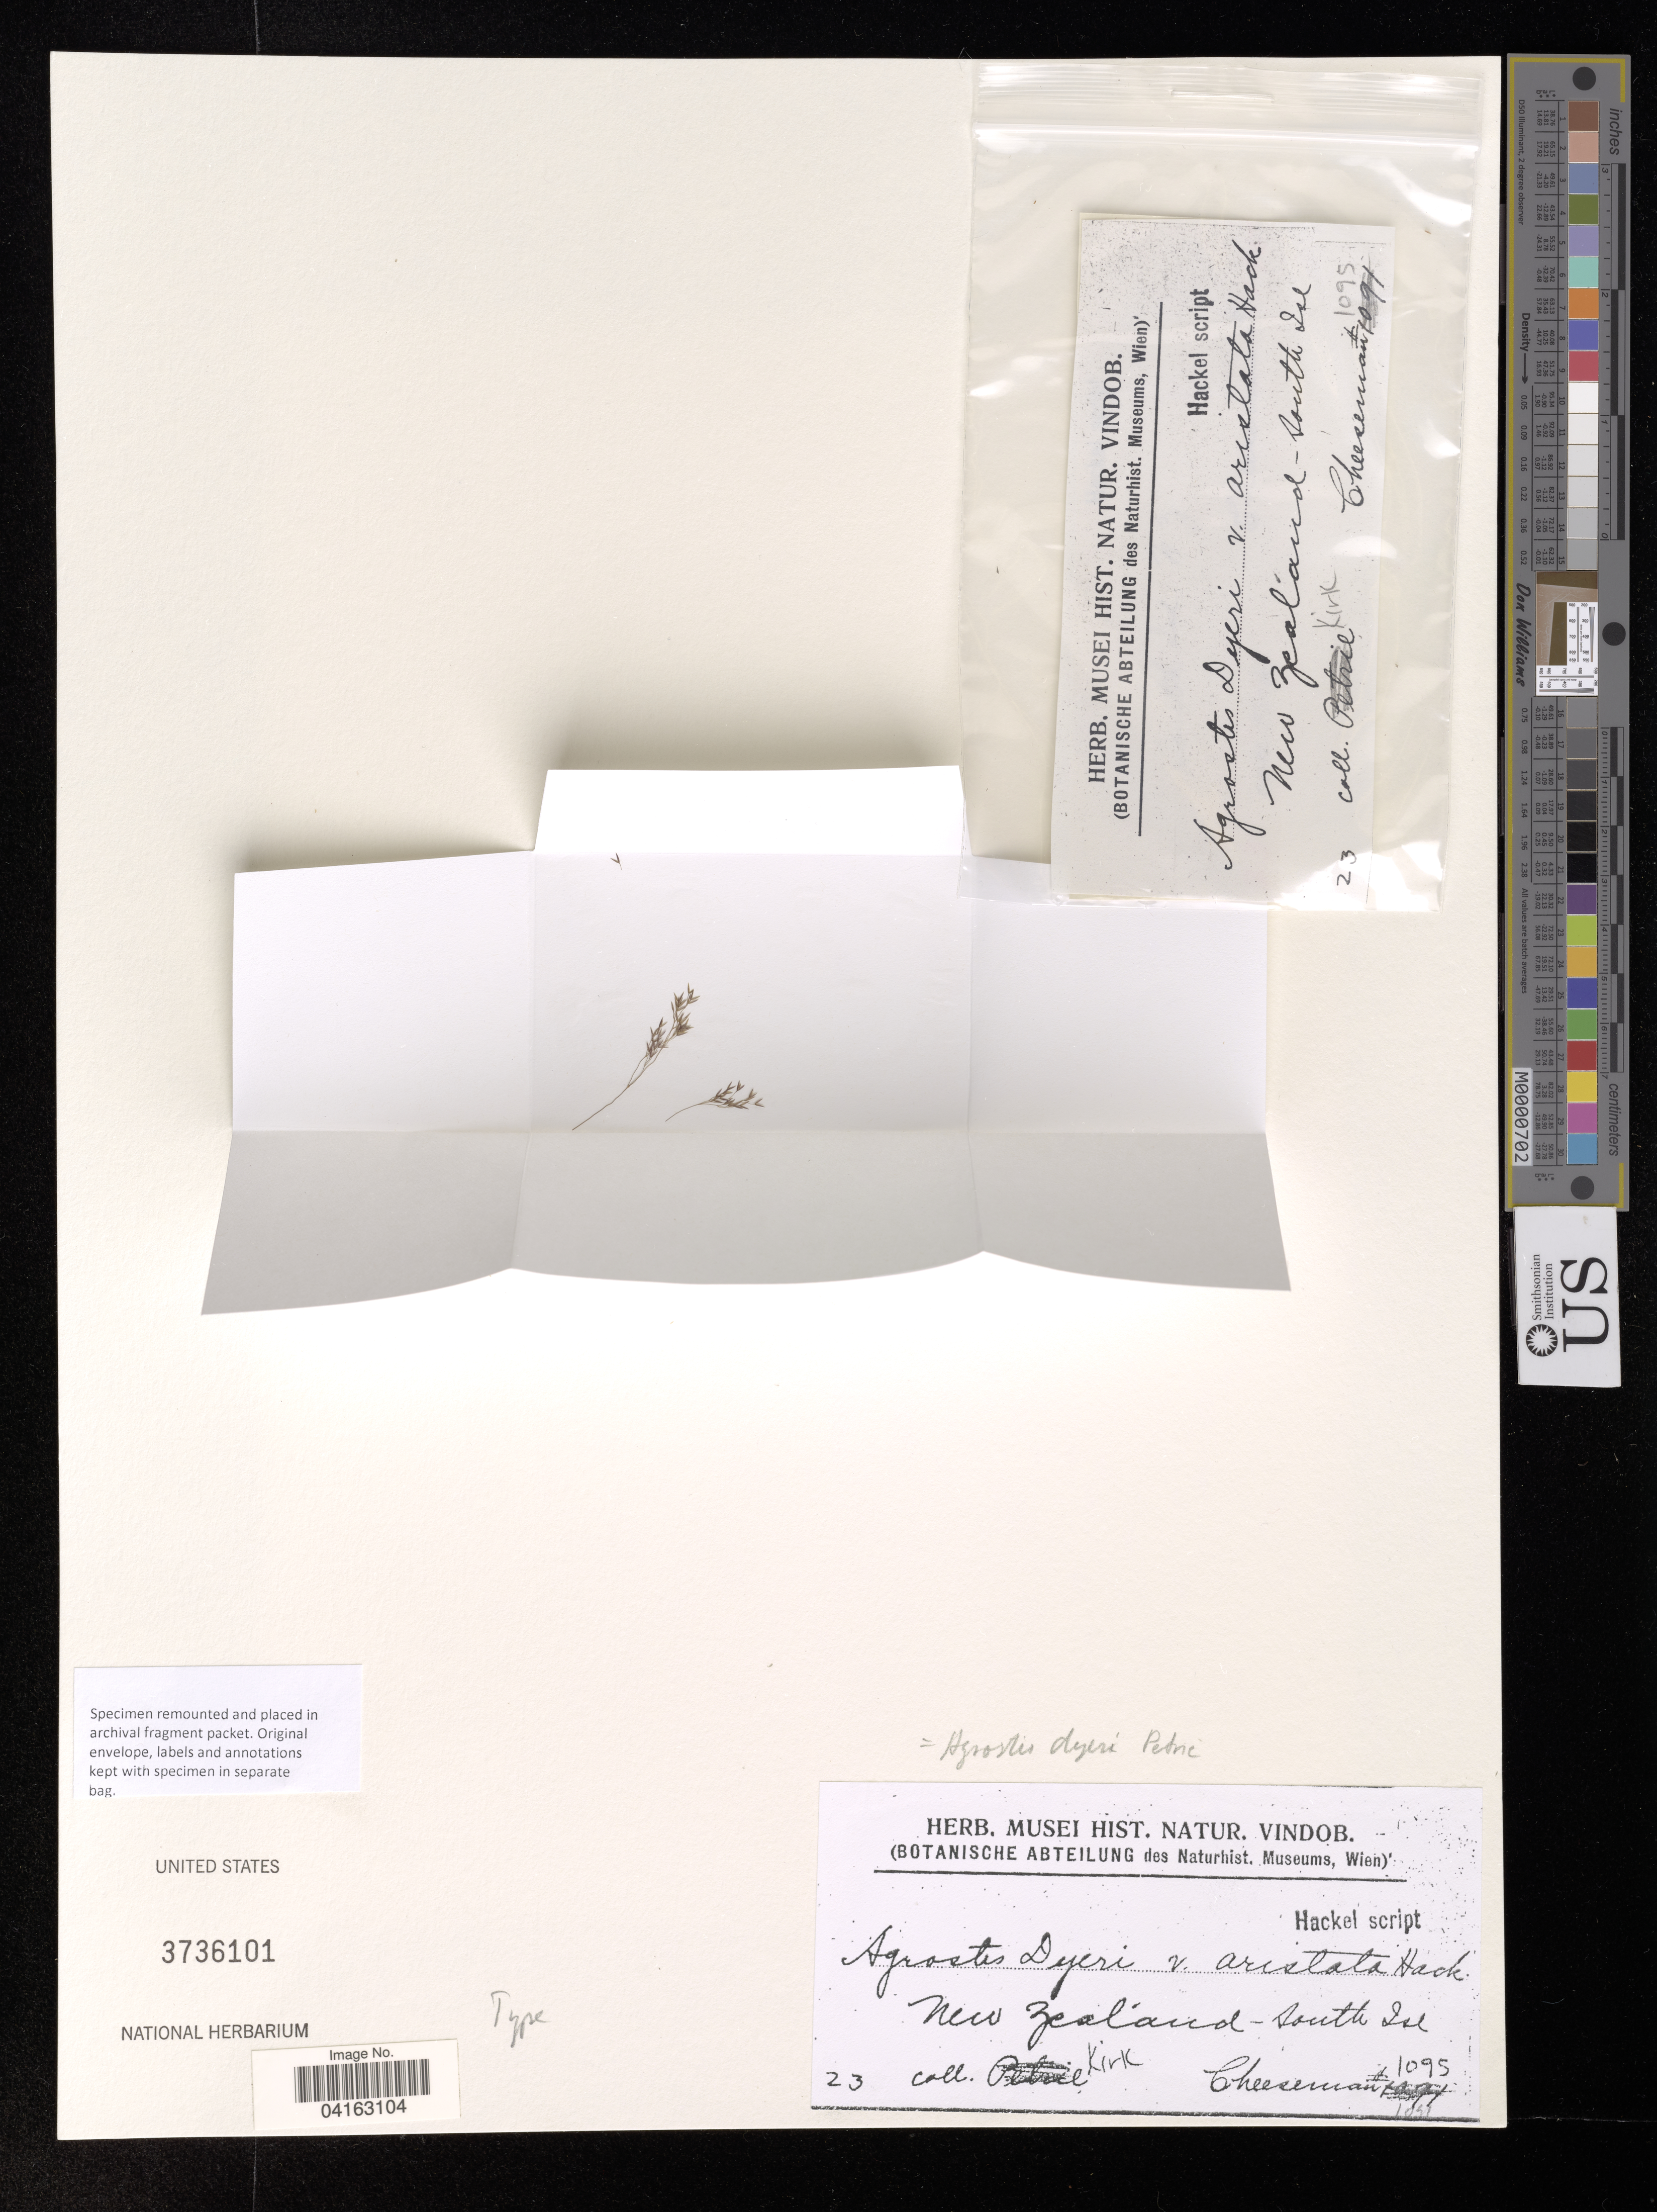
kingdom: Plantae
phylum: Tracheophyta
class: Liliopsida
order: Poales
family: Poaceae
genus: Agrostis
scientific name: Agrostis dyeri var. aristata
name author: Hack. in Cheeseman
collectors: Kirk. & Cheeseman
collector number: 1095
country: New Zealand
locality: South Isl.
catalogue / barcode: US 3736101